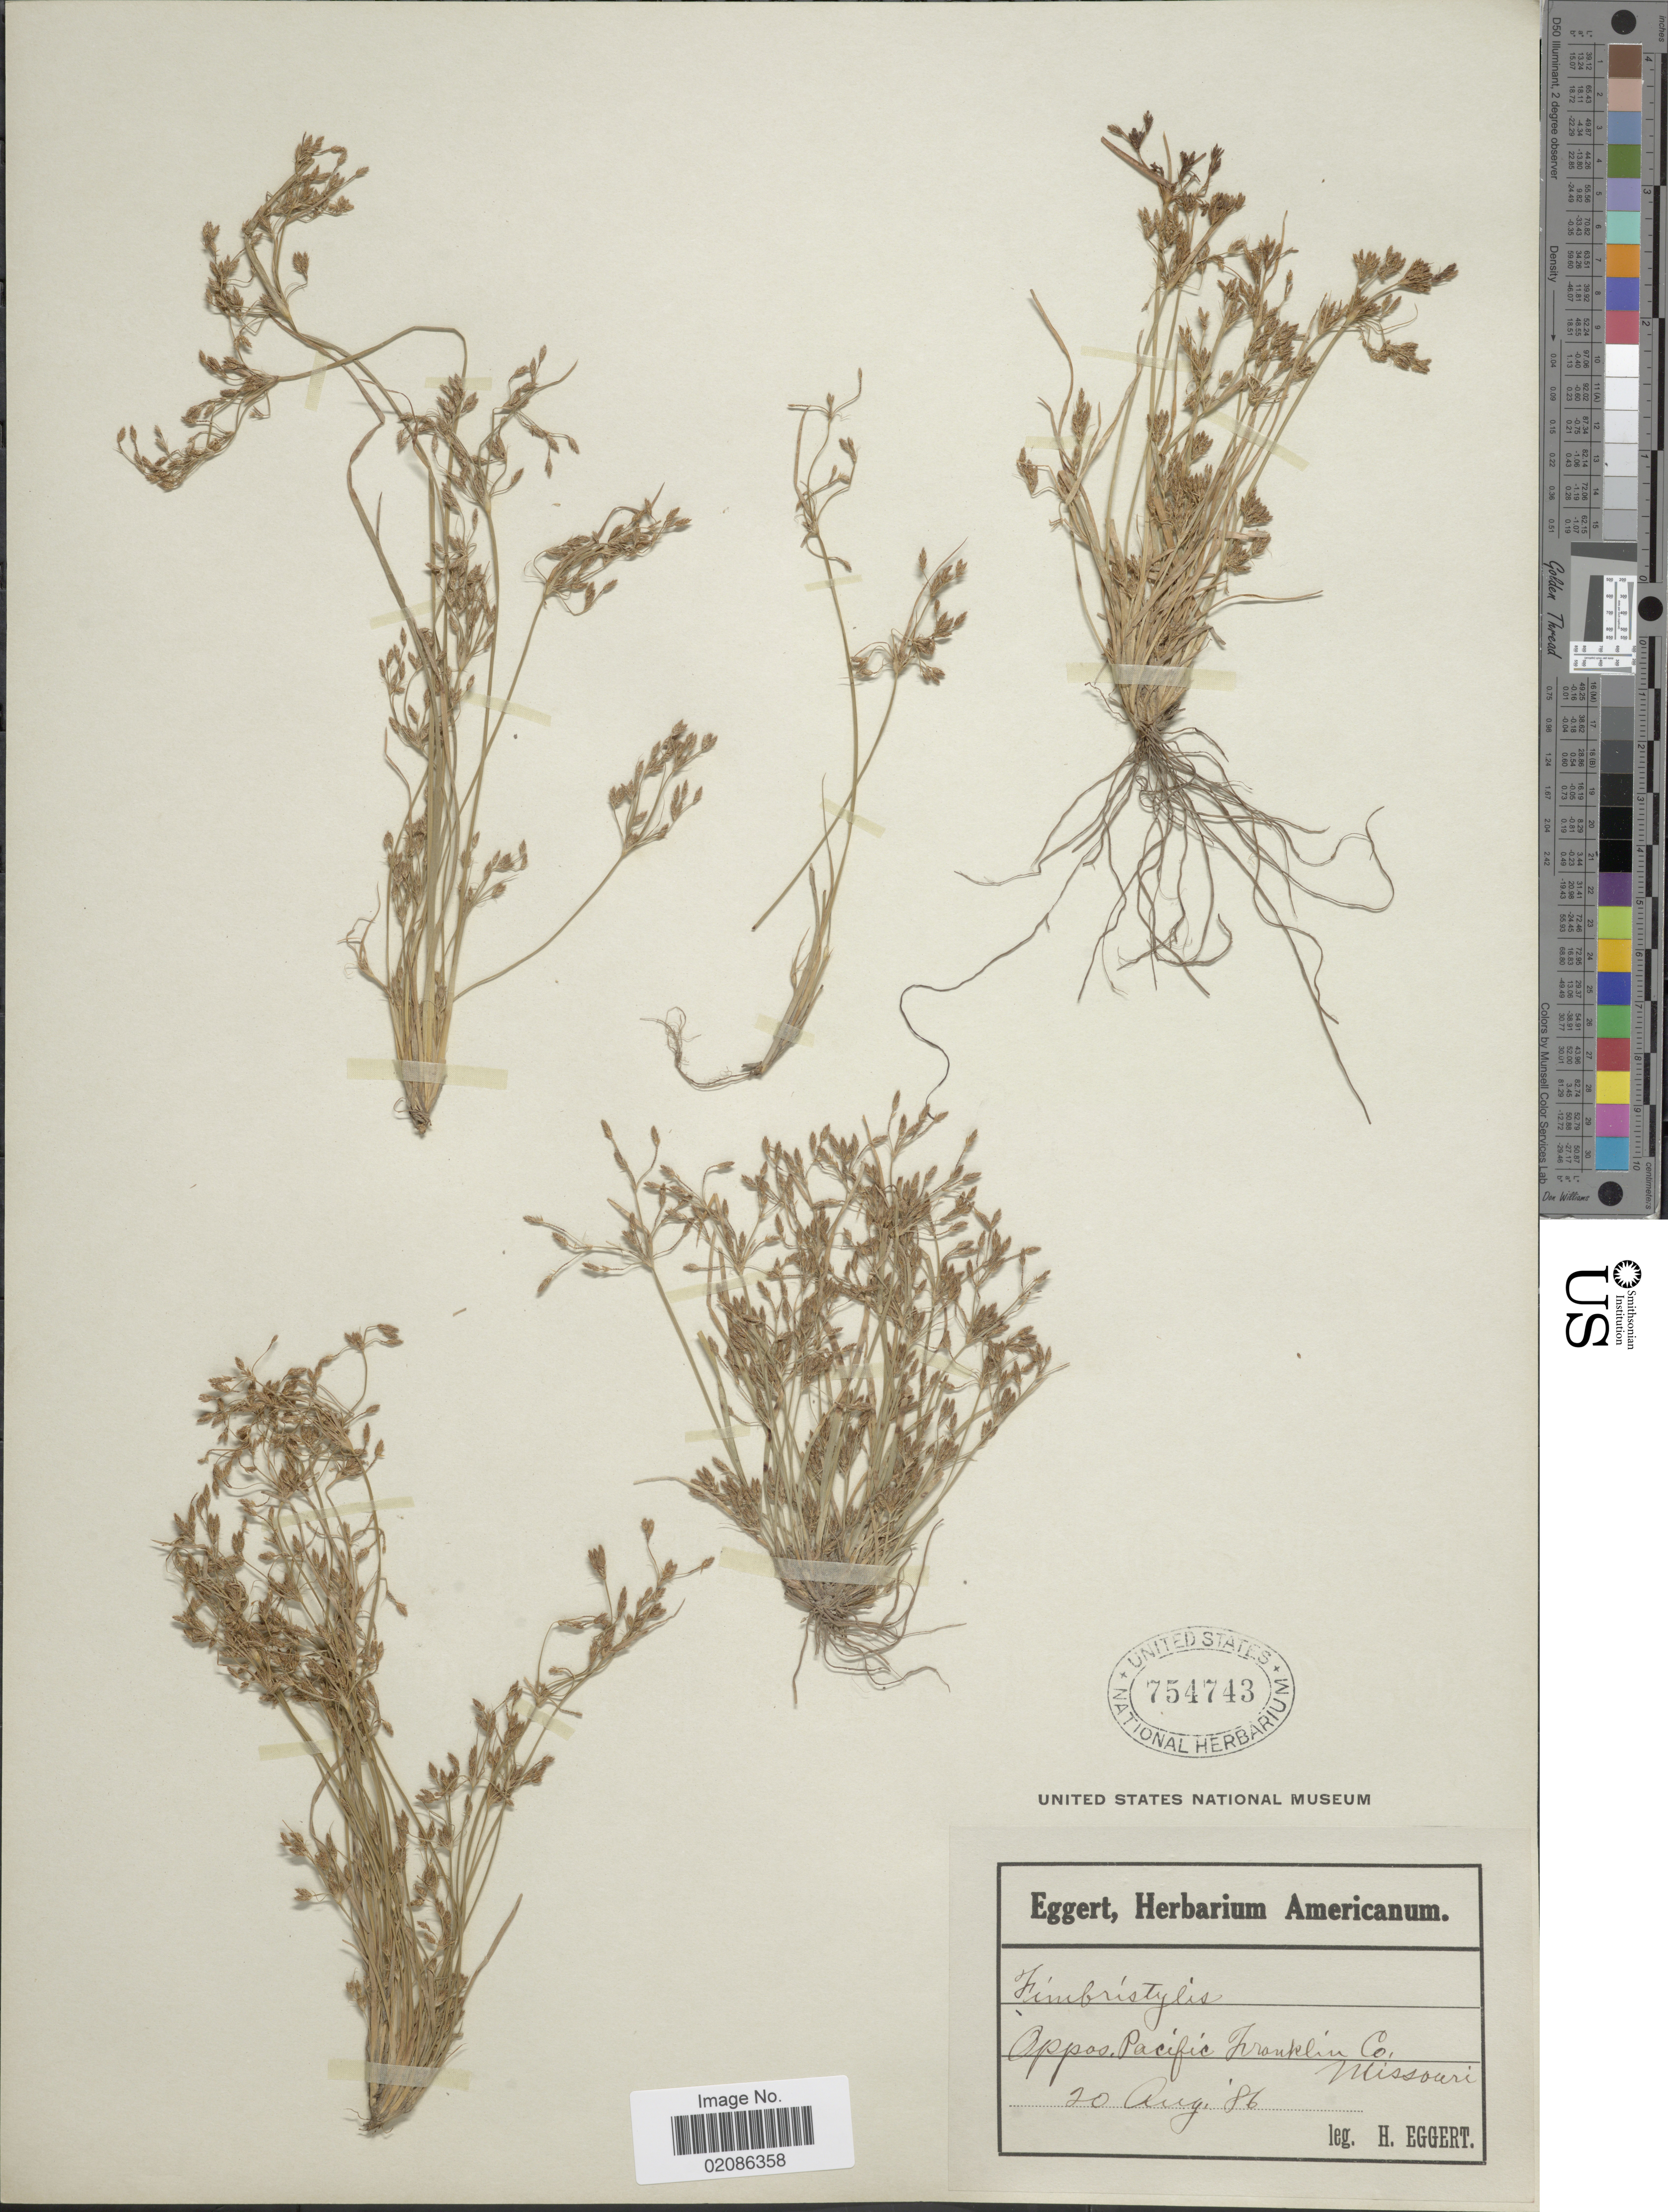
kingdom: Plantae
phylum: Tracheophyta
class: Liliopsida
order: Poales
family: Cyperaceae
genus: Fimbristylis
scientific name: Fimbristylis autumnalis (L.) Roem. & Schult.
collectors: H. Eggert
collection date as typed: Transcribed d/m/y: 20/8/86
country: United States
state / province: Missouri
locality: Oppos, Pacific, Franklin Co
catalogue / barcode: US 754743